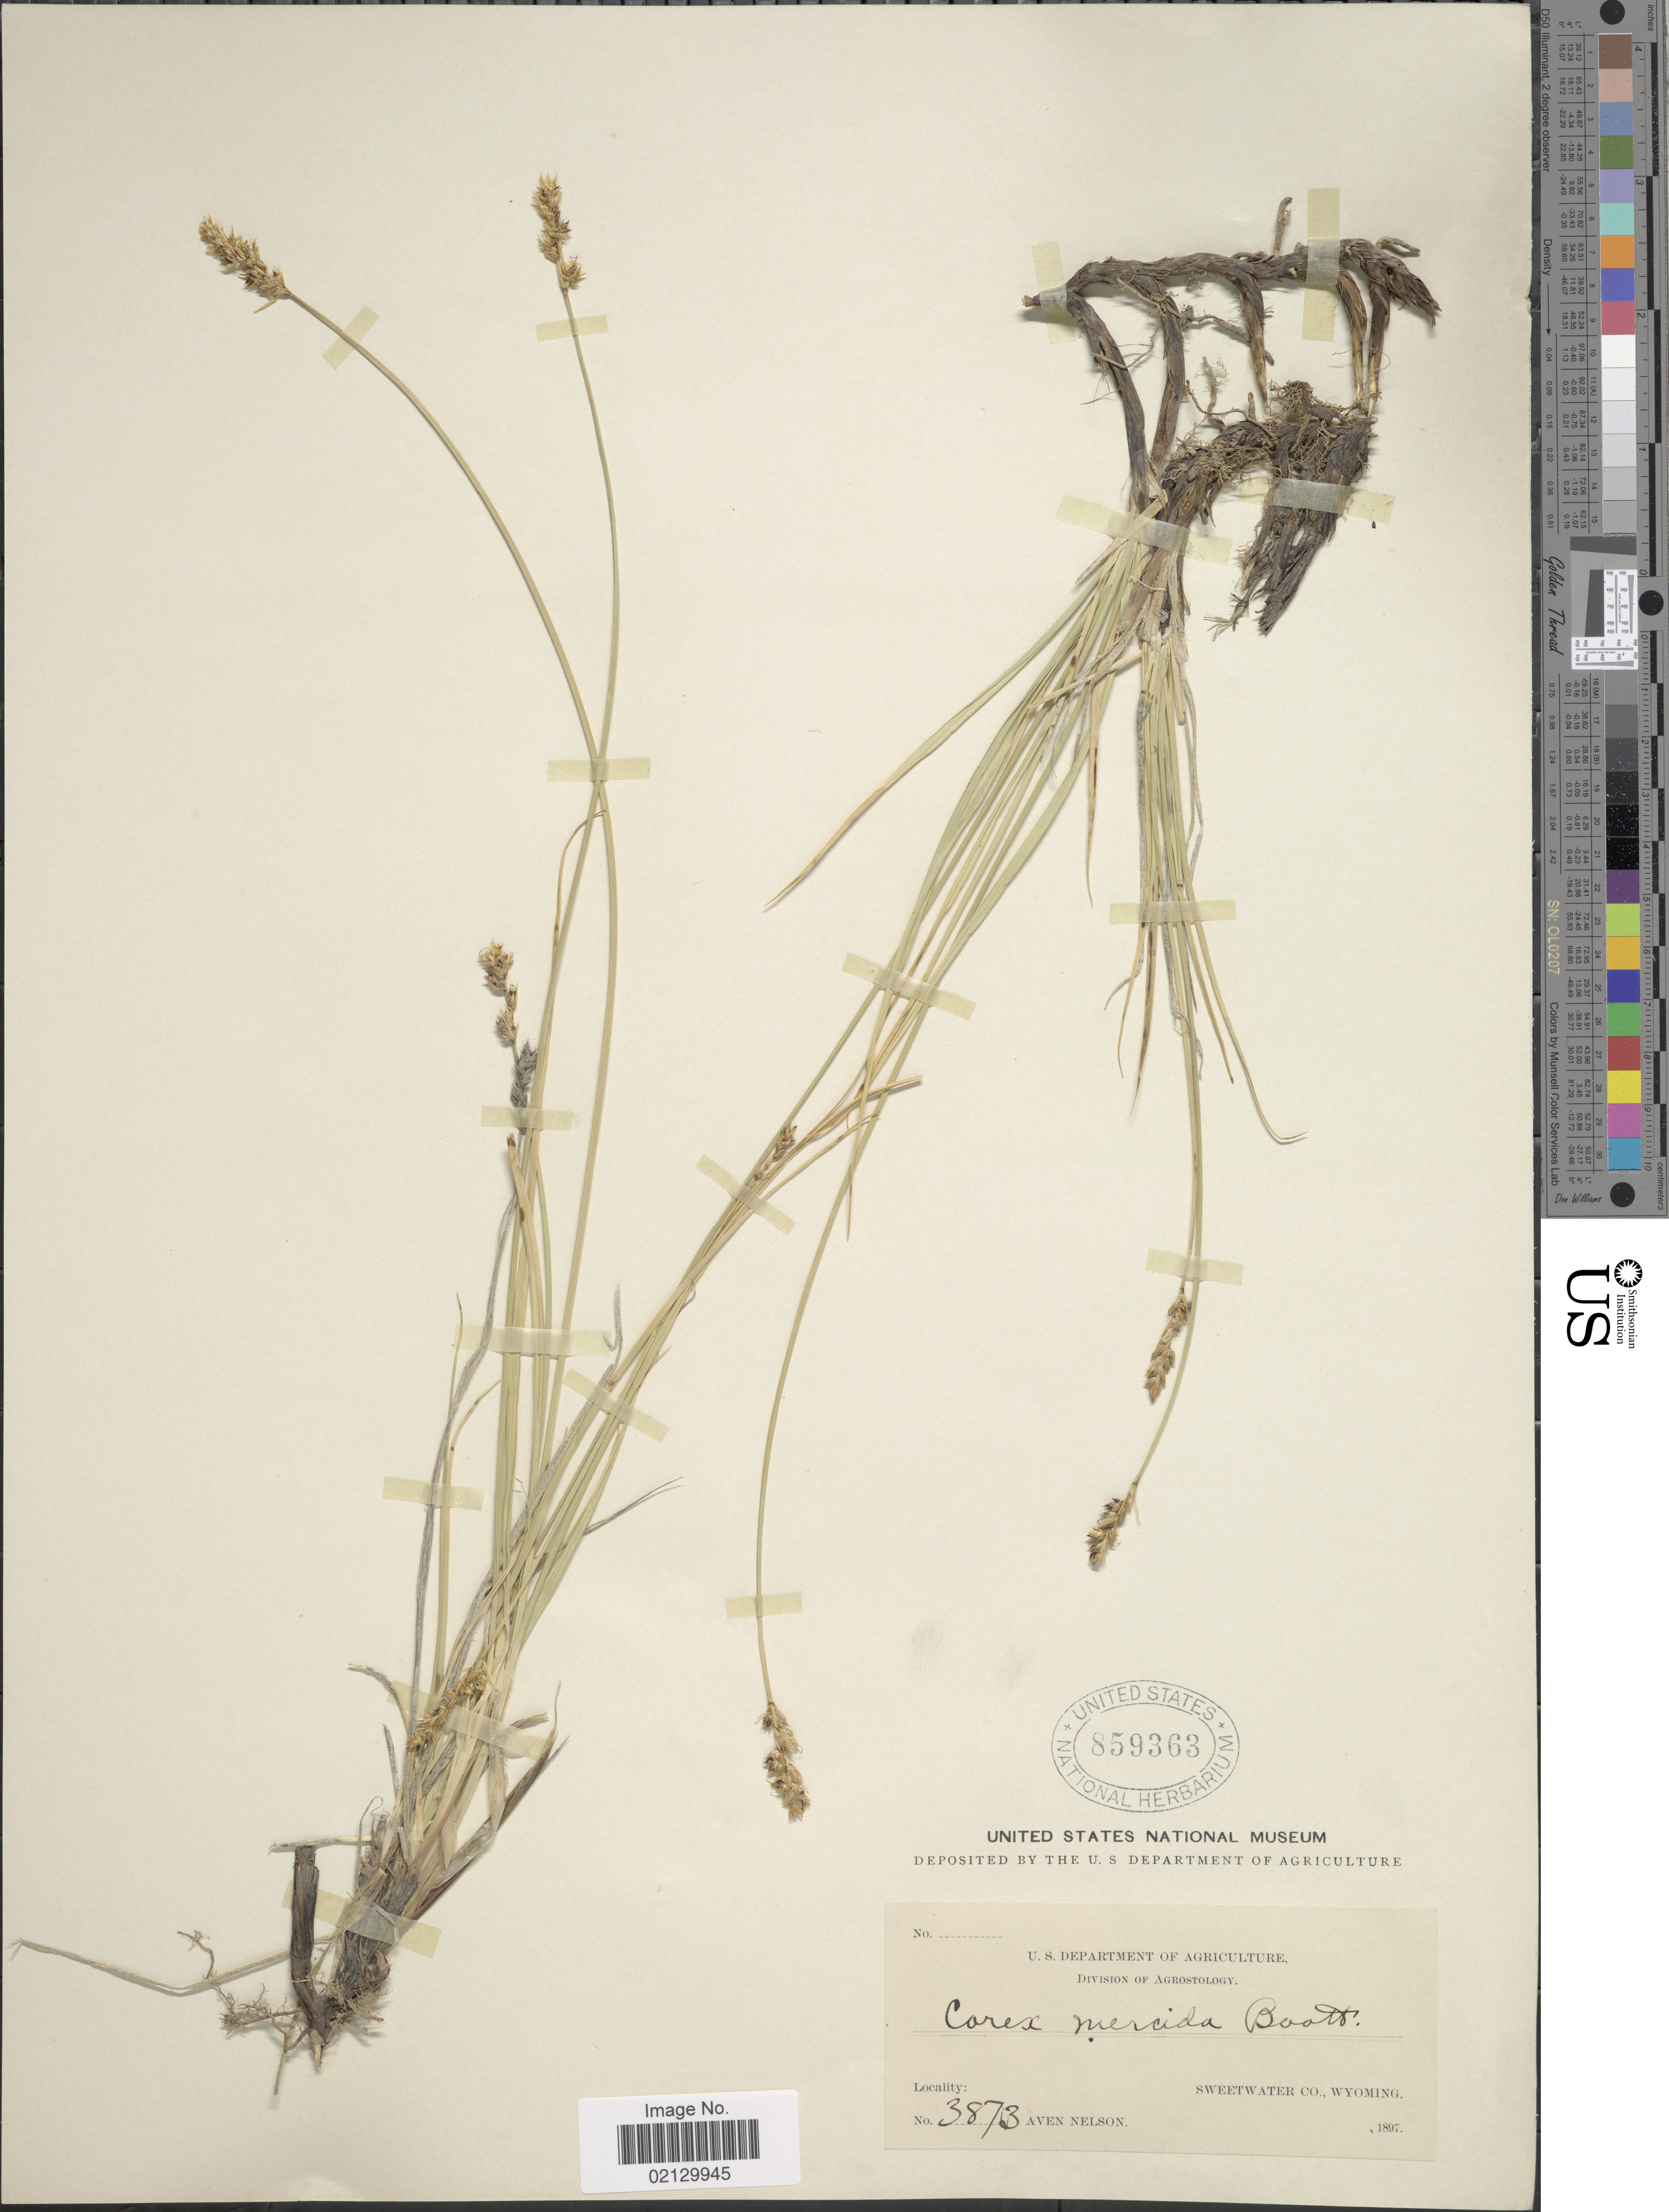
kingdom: Plantae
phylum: Tracheophyta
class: Liliopsida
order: Poales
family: Cyperaceae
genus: Carex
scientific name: Carex praegracilis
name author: W. Boott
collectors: A. Nelson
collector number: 3873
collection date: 1897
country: United States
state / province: Wyoming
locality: Sweetwater Co.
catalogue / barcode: US 859363